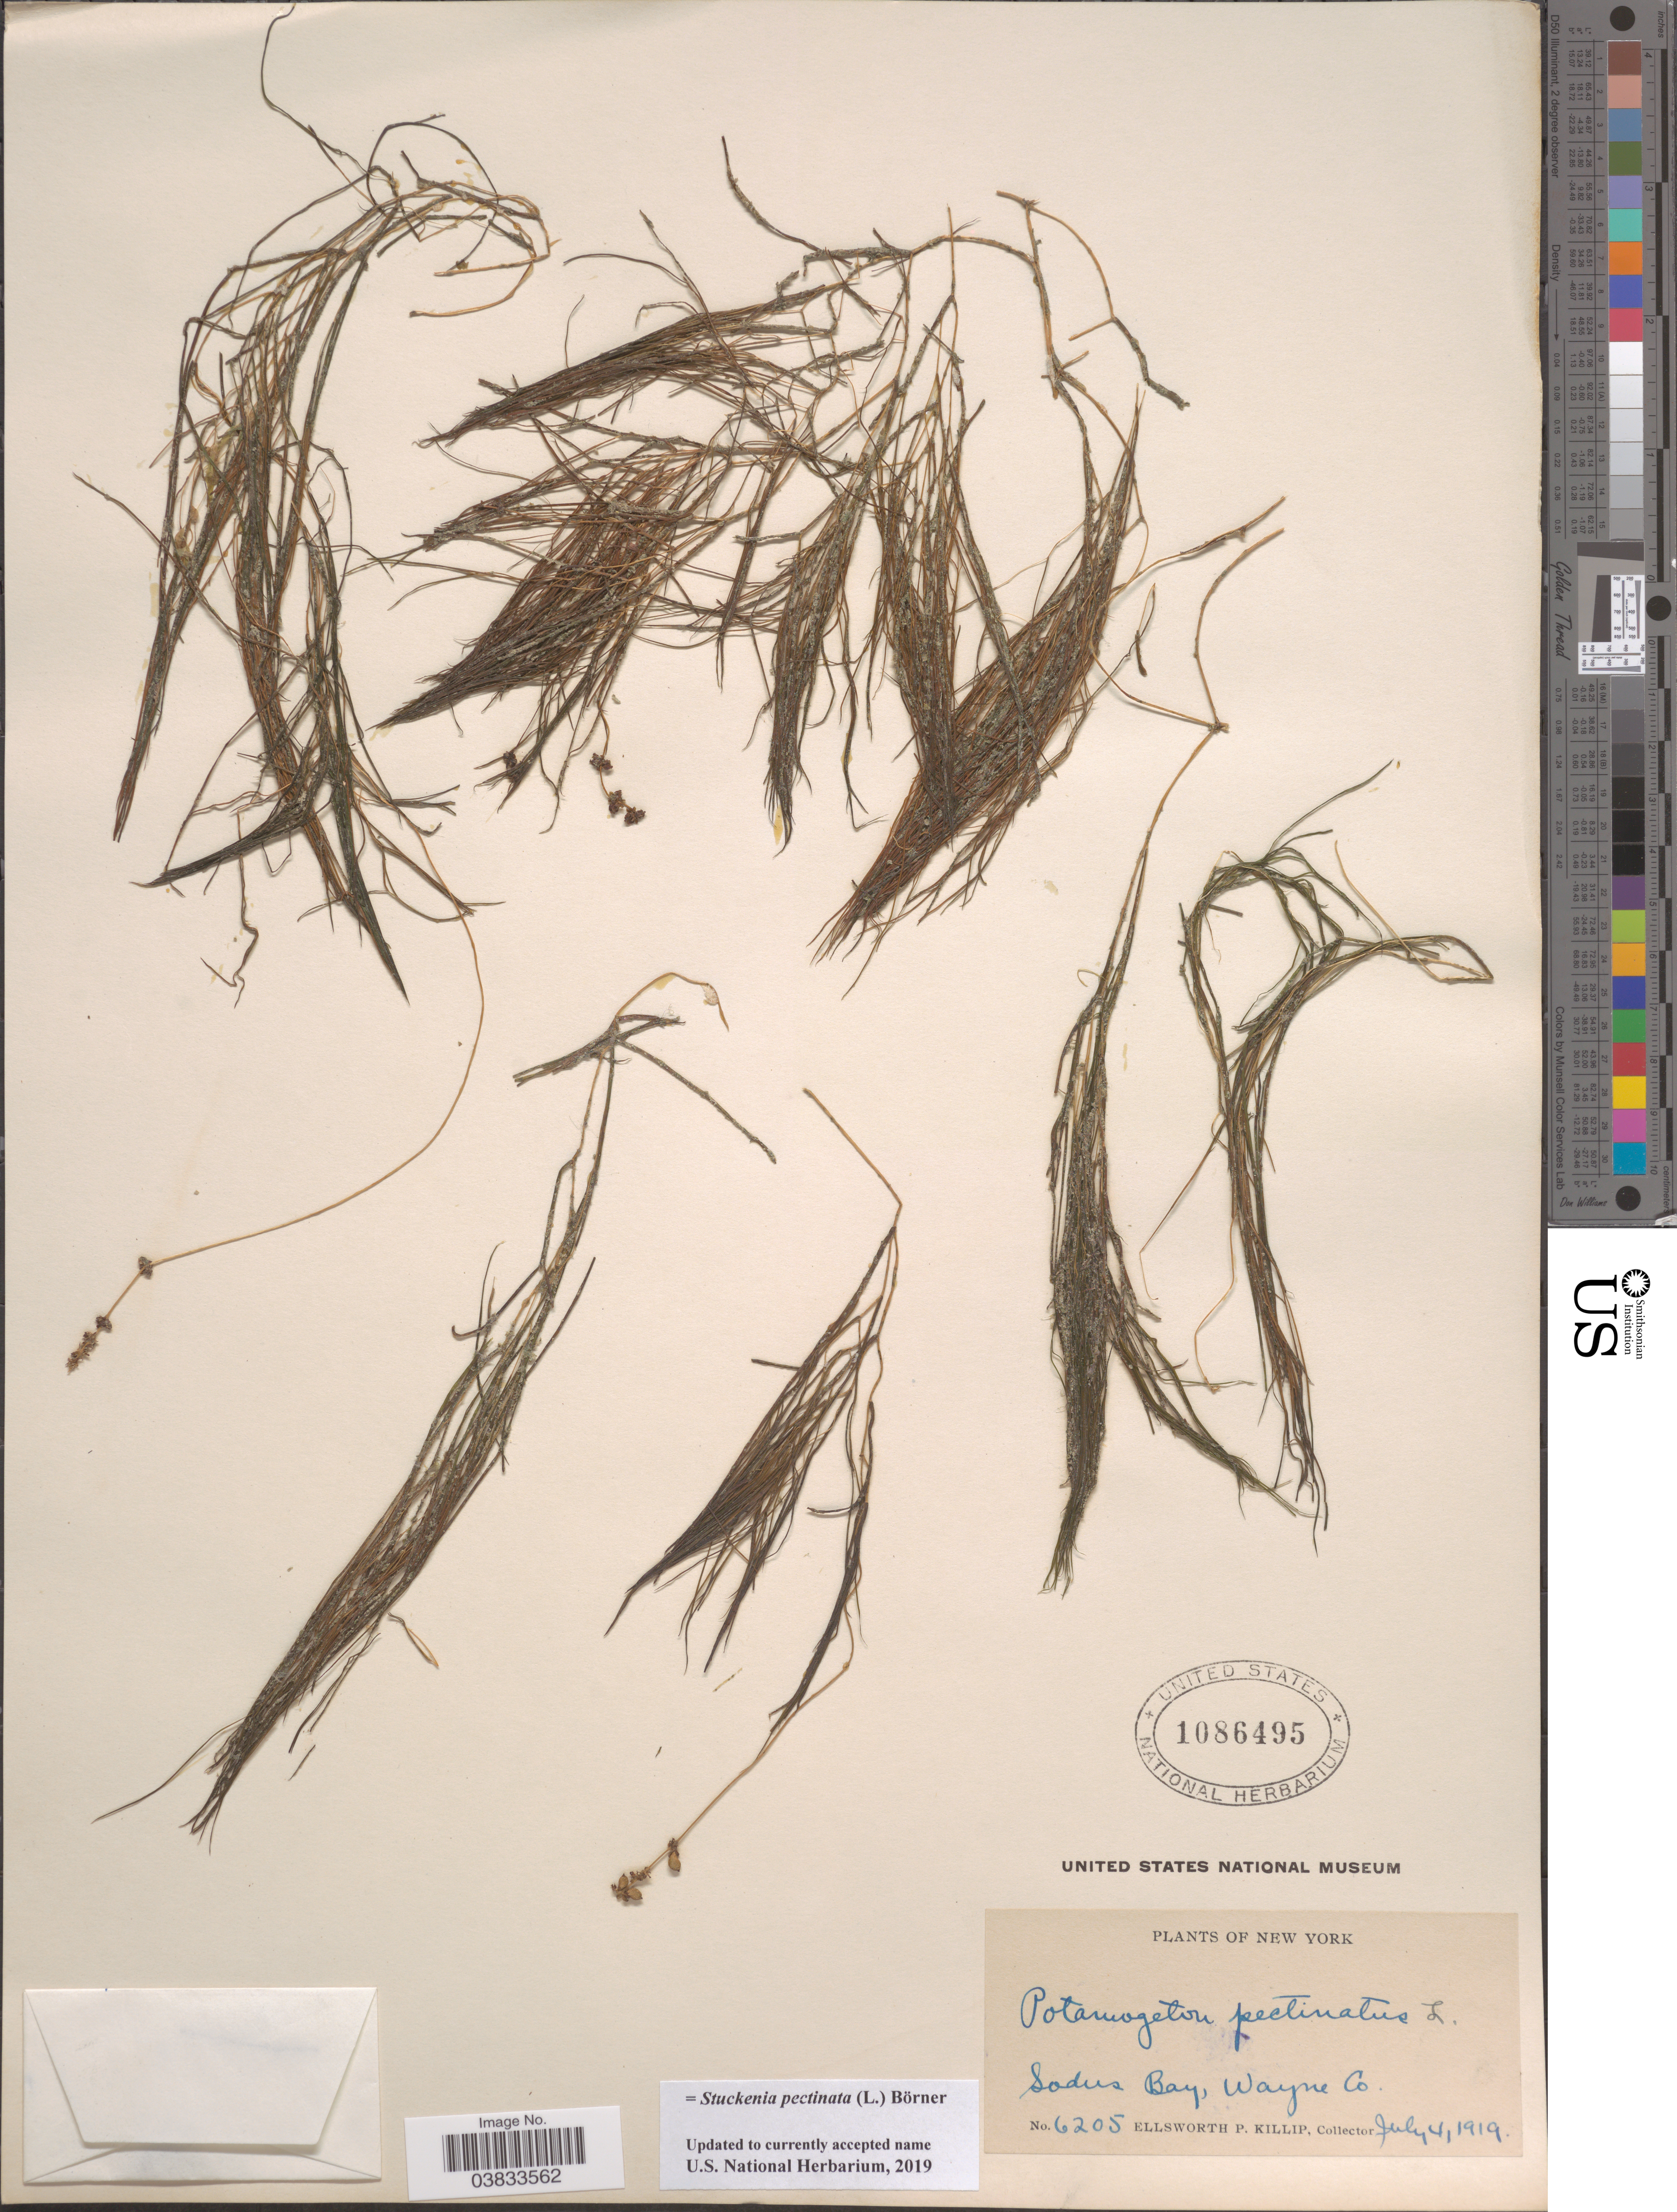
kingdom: Plantae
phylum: Tracheophyta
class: Liliopsida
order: Alismatales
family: Potamogetonaceae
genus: Stuckenia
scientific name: Stuckenia pectinata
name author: (L.) Börner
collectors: E. P. Killip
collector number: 6205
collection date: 1919-07-04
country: United States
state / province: New York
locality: Sodus Bay, Wayne Co.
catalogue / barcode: US 1086495